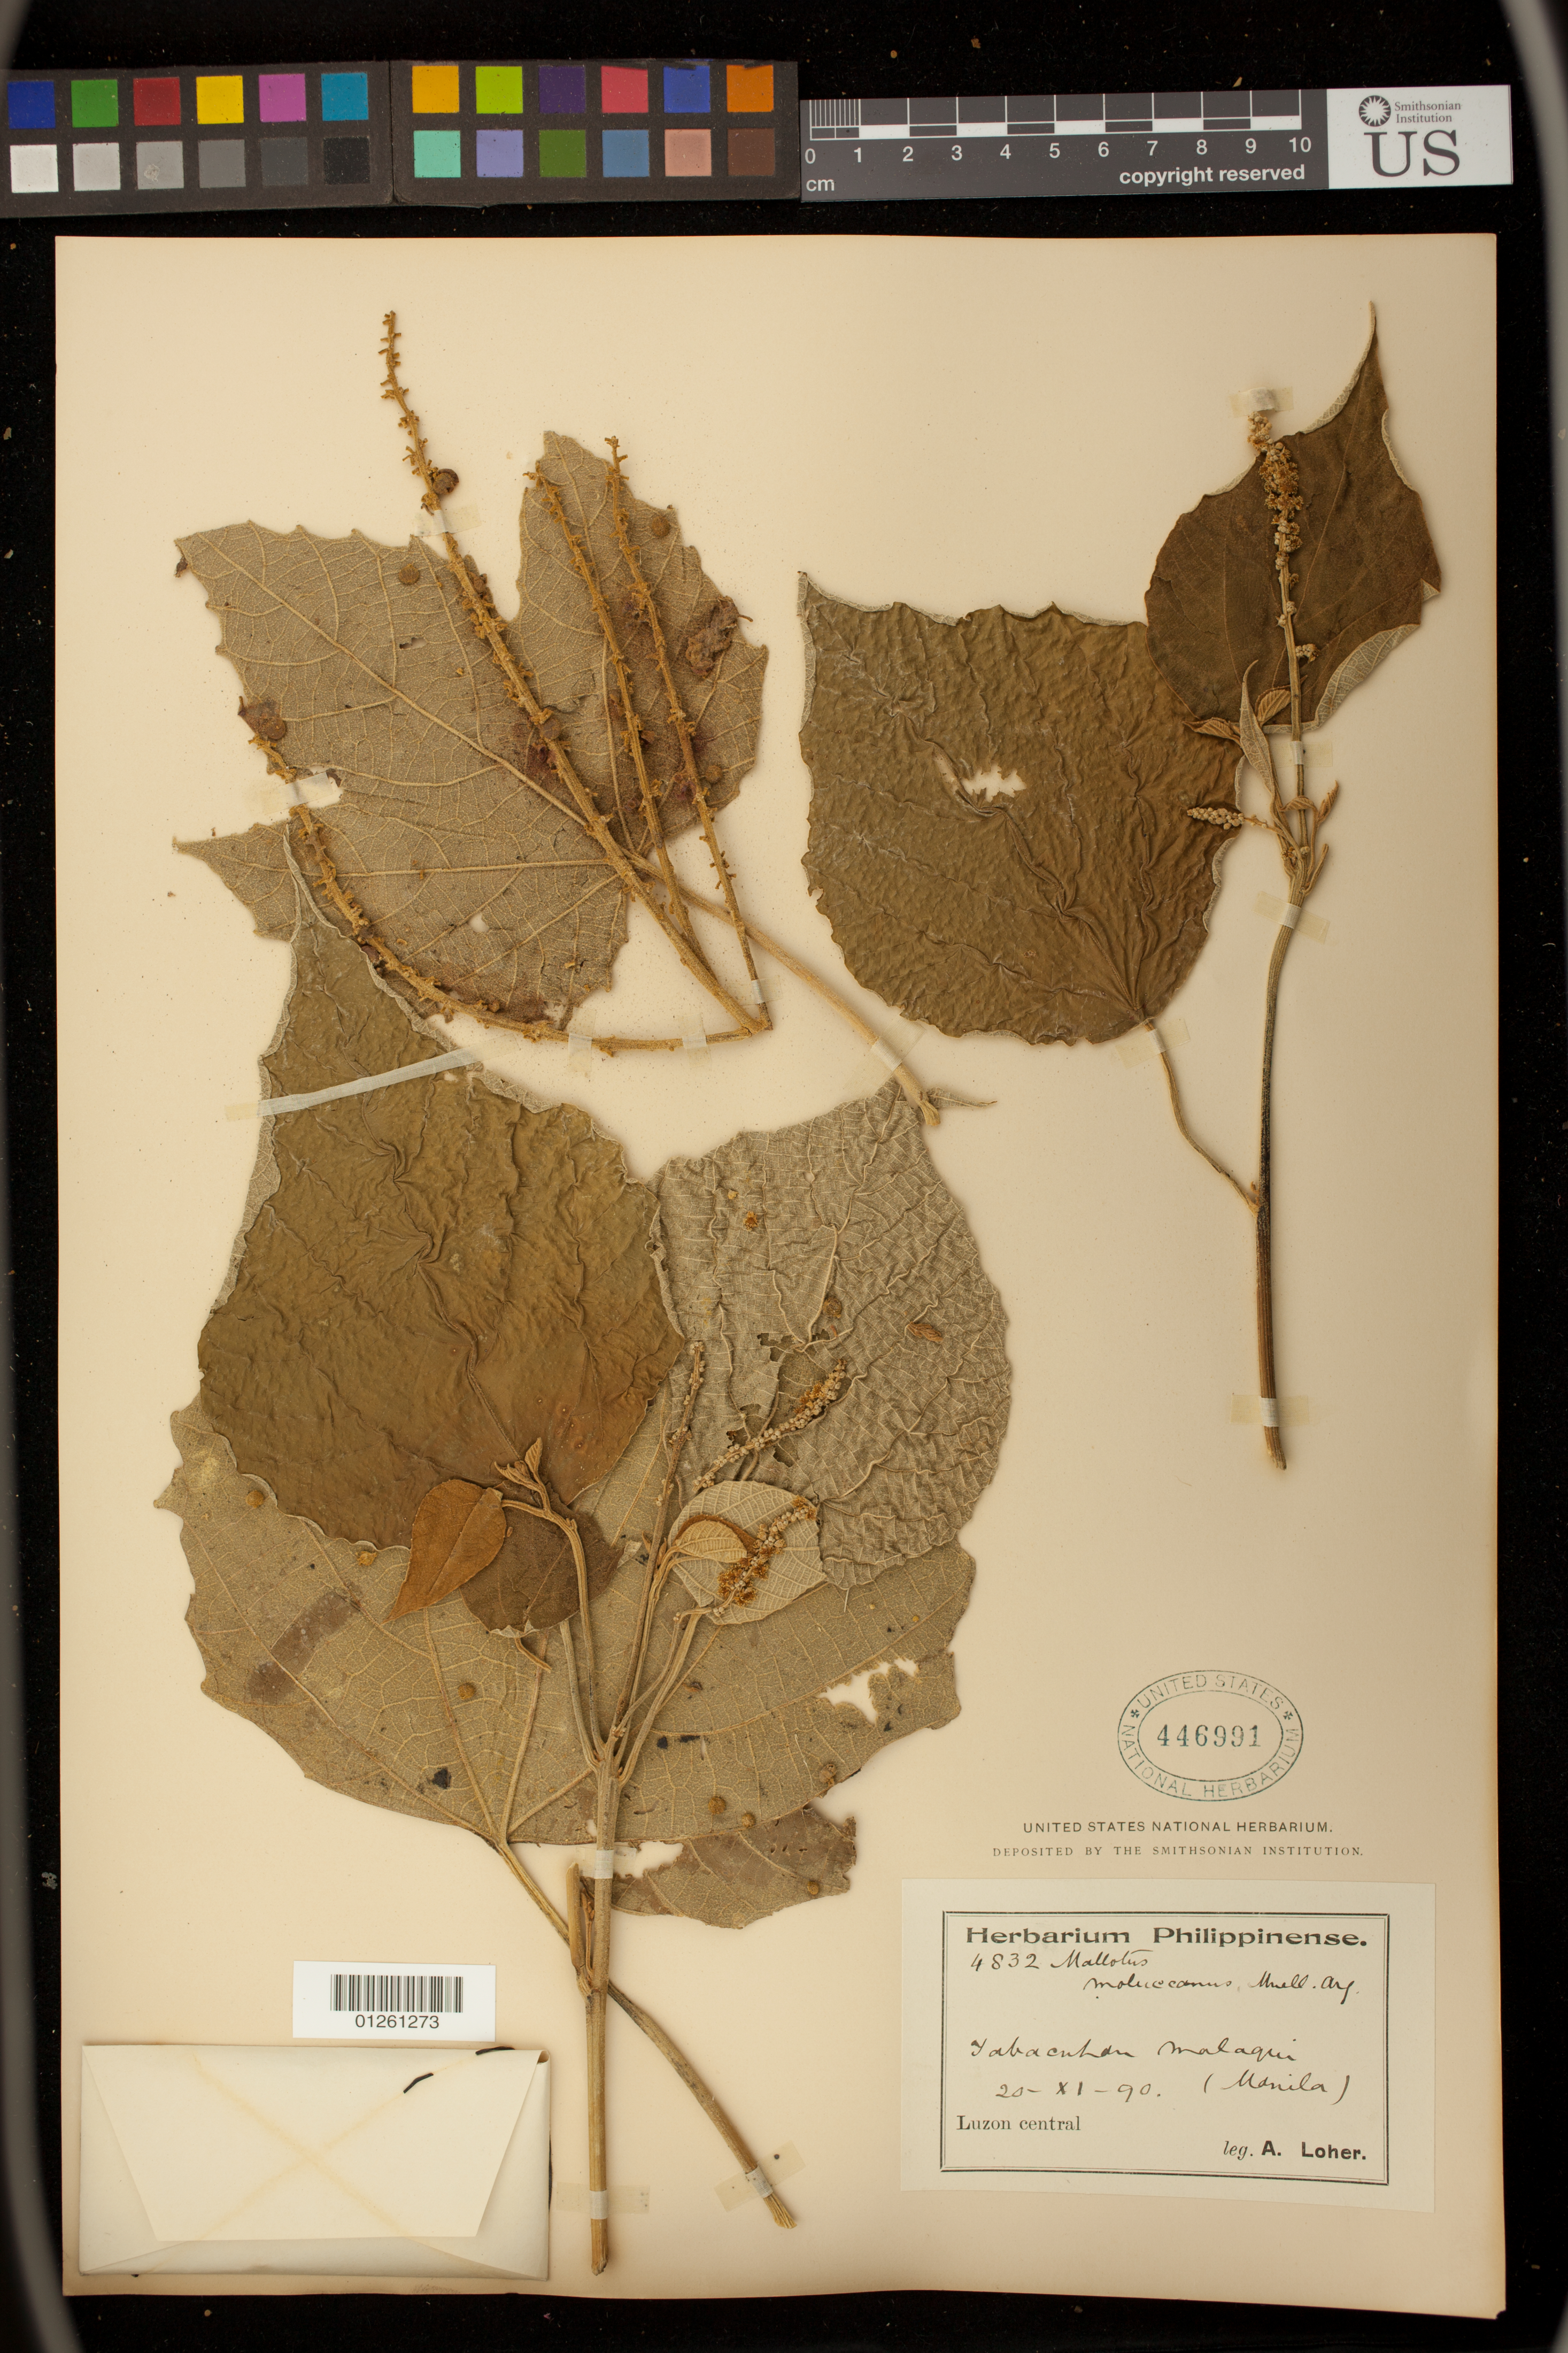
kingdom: Plantae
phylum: Tracheophyta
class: Magnoliopsida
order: Malpighiales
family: Euphorbiaceae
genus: Melanolepis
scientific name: Melanolepis multiglandulosa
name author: (Reinw. ex Blume) Rchb. f. & Zoll.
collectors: A. Loher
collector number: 4832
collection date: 1890-11-20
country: Philippines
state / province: National Capital Region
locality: tabacuhan malaqui (Manila). Luzon central.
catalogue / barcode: US 446991